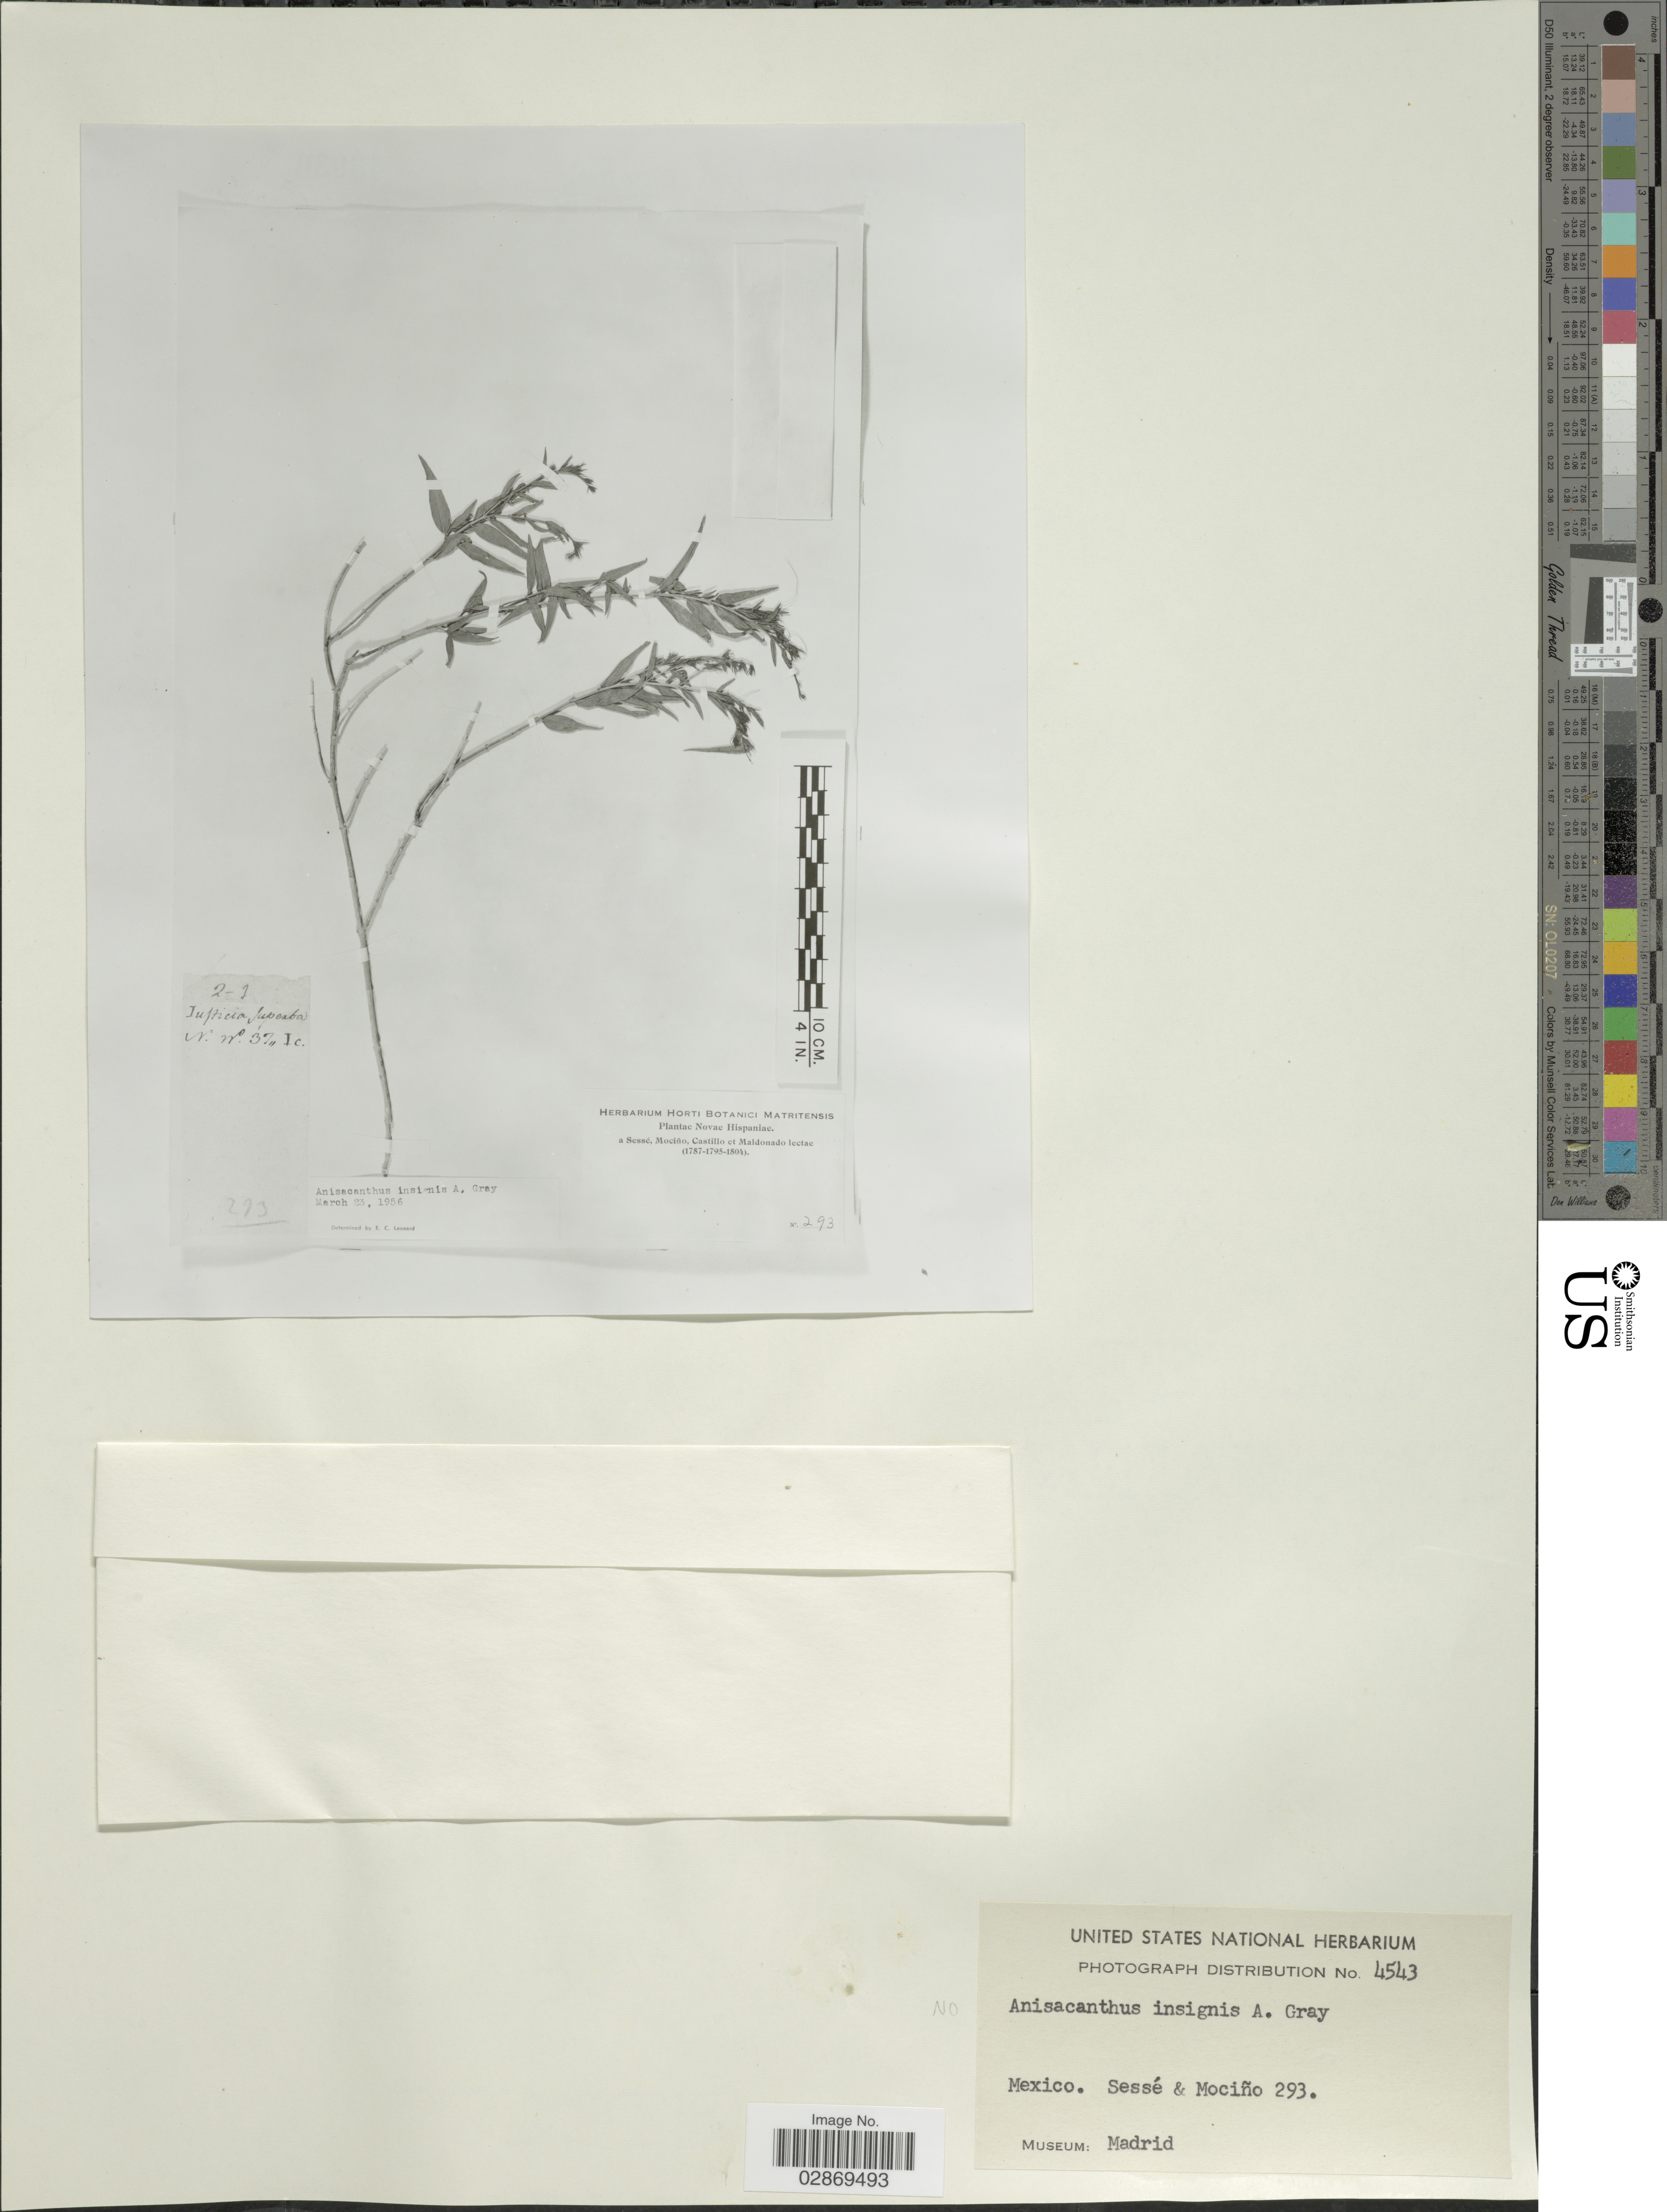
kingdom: Plantae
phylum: Tracheophyta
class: Magnoliopsida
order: Lamiales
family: Acanthaceae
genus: Anisacanthus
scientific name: Anisacanthus puberulus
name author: (Torr.) Henrickson & E.J. Lott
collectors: Sessé, --, Mociño, Castillo, -- & Maldonado, --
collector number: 293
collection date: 1787/1804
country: Mexico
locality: Novae Hispaniae.